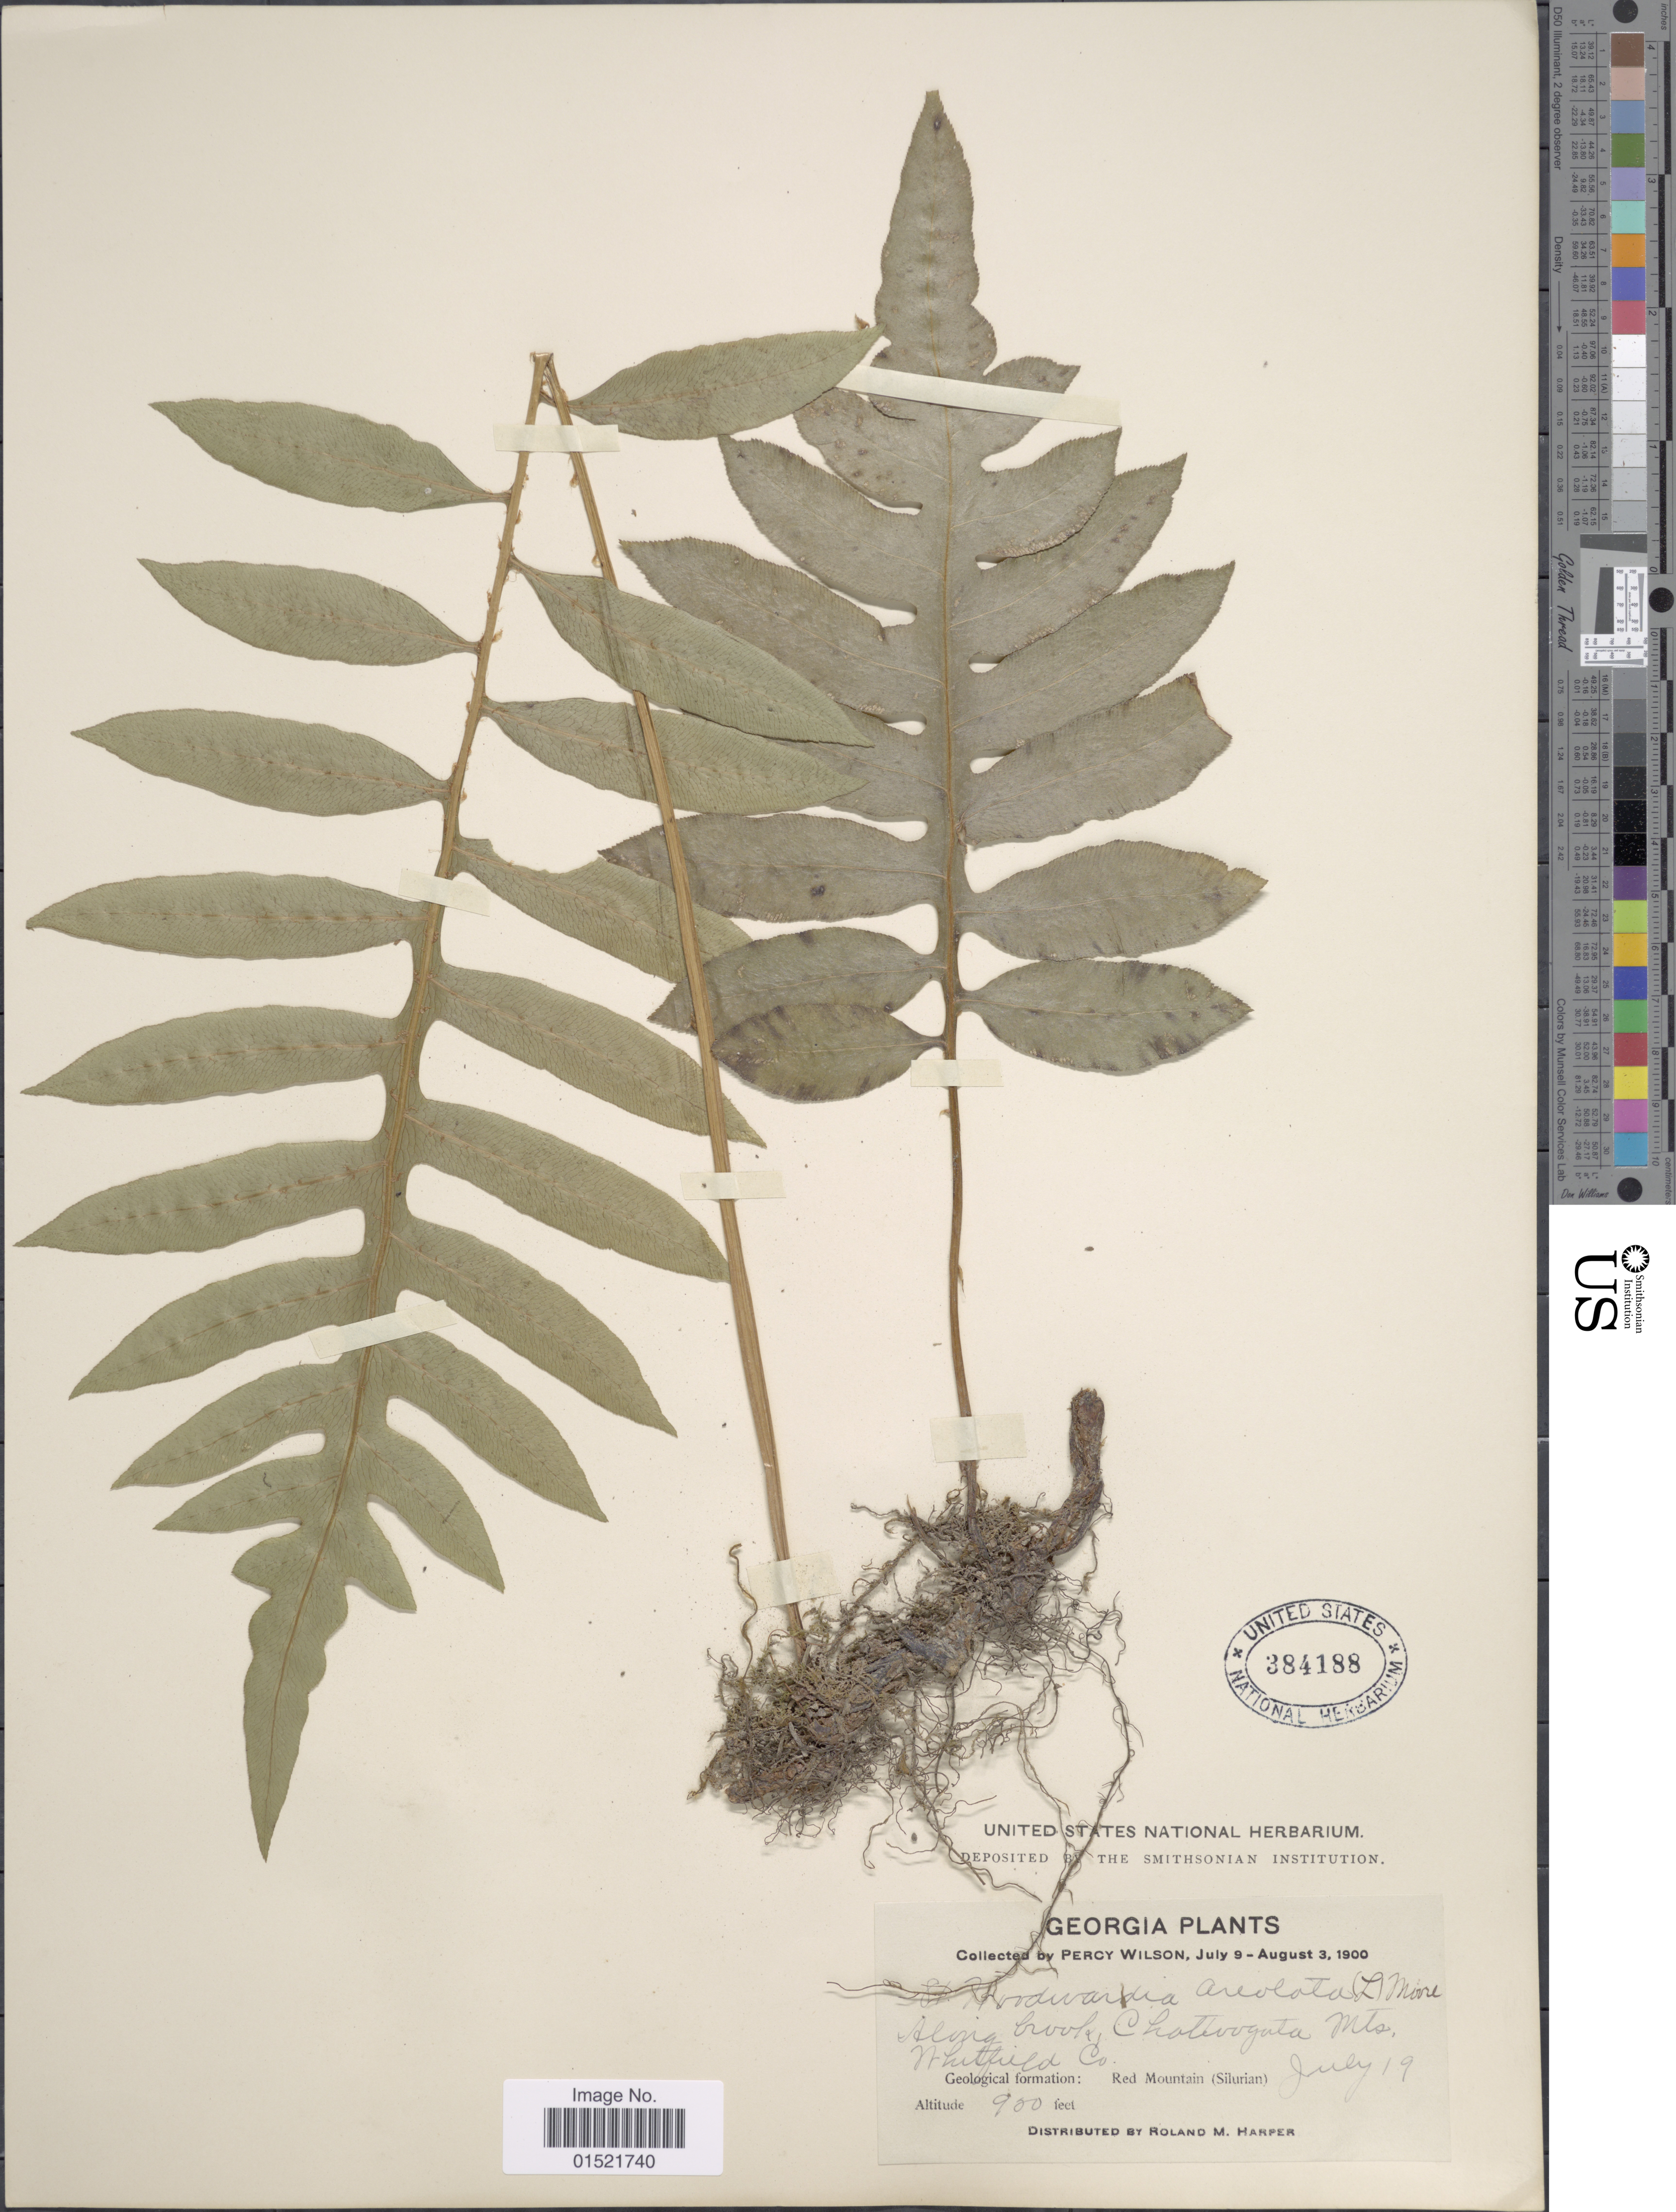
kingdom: Plantae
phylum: Tracheophyta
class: Polypodiopsida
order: Polypodiales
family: Blechnaceae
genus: Woodwardia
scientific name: Woodwardia areolata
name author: (L.) T. Moore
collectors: P. Wilson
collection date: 1900-07-19/1900-08-03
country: United States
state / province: Georgia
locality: Alonig Crook, Chatevogata Mts., Whitfield co., Red Mountain (Silurian)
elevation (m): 274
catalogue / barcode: US 384188